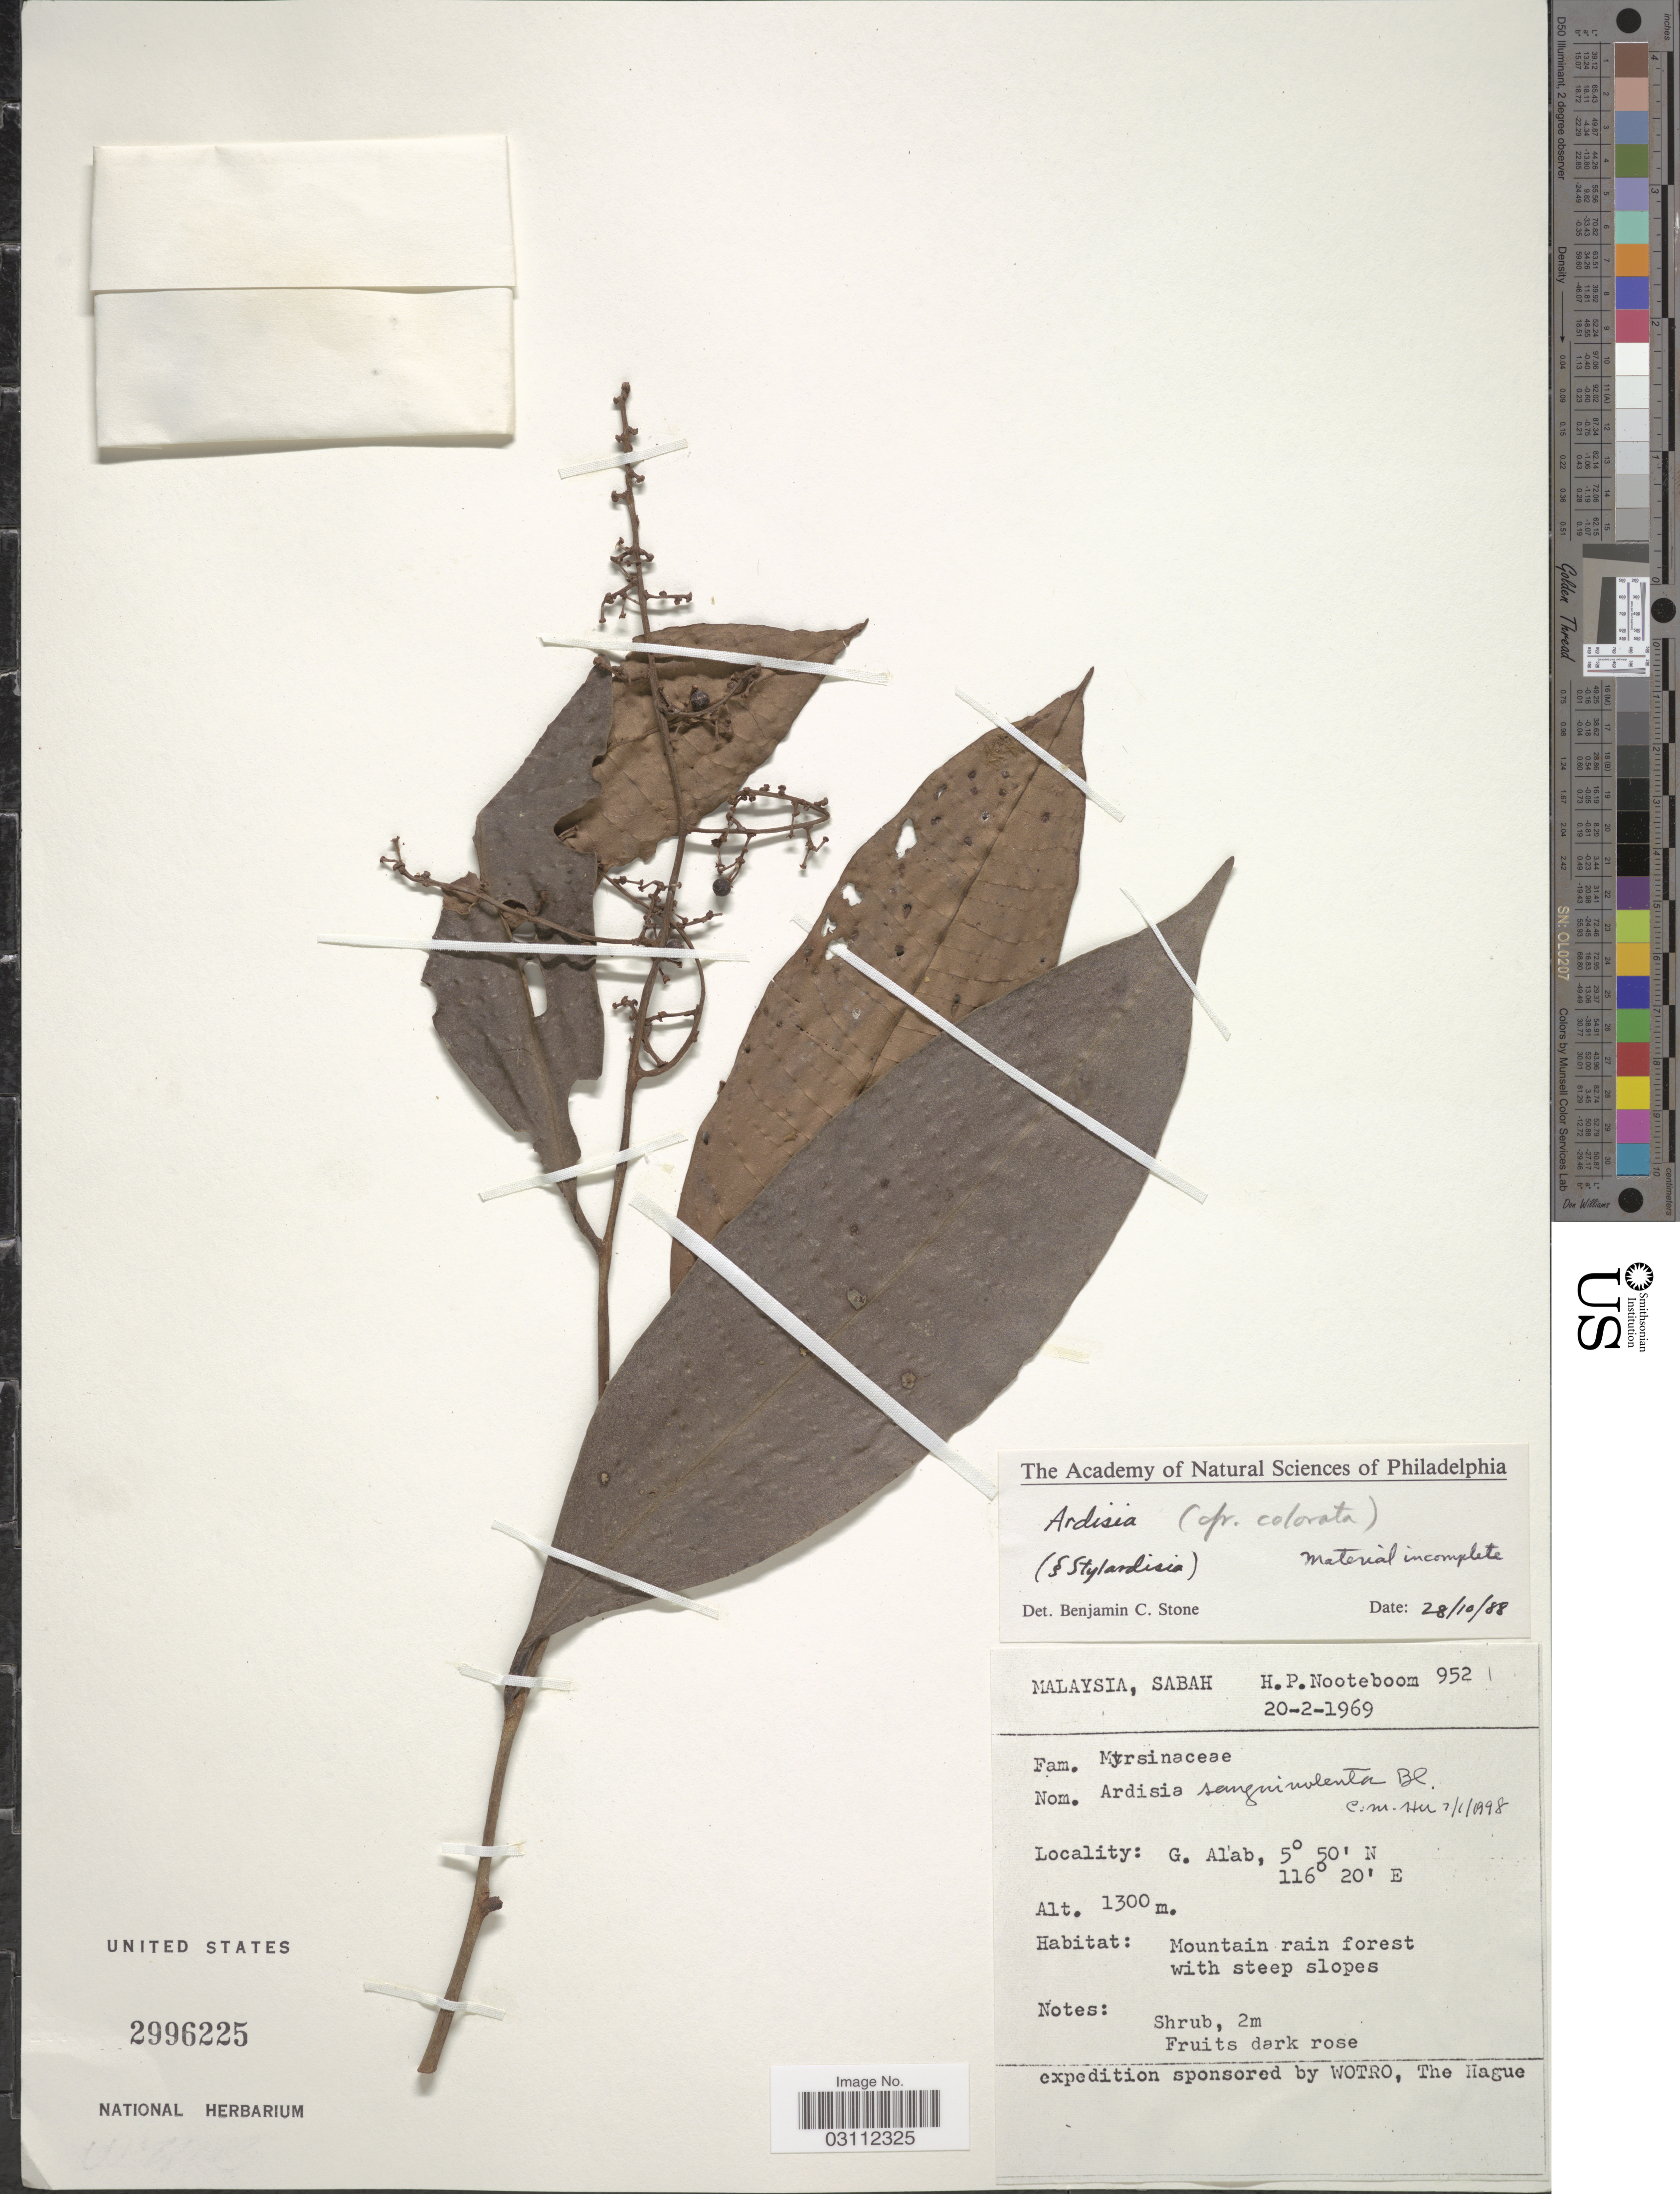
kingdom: Plantae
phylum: Tracheophyta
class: Magnoliopsida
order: Ericales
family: Primulaceae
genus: Ardisia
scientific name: Ardisia colorata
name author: Roxb.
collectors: H. P. Nooteboom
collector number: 952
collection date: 1969-02-20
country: Malaysia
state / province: Sabah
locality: G. Alab.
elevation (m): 1300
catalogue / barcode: US 2996225